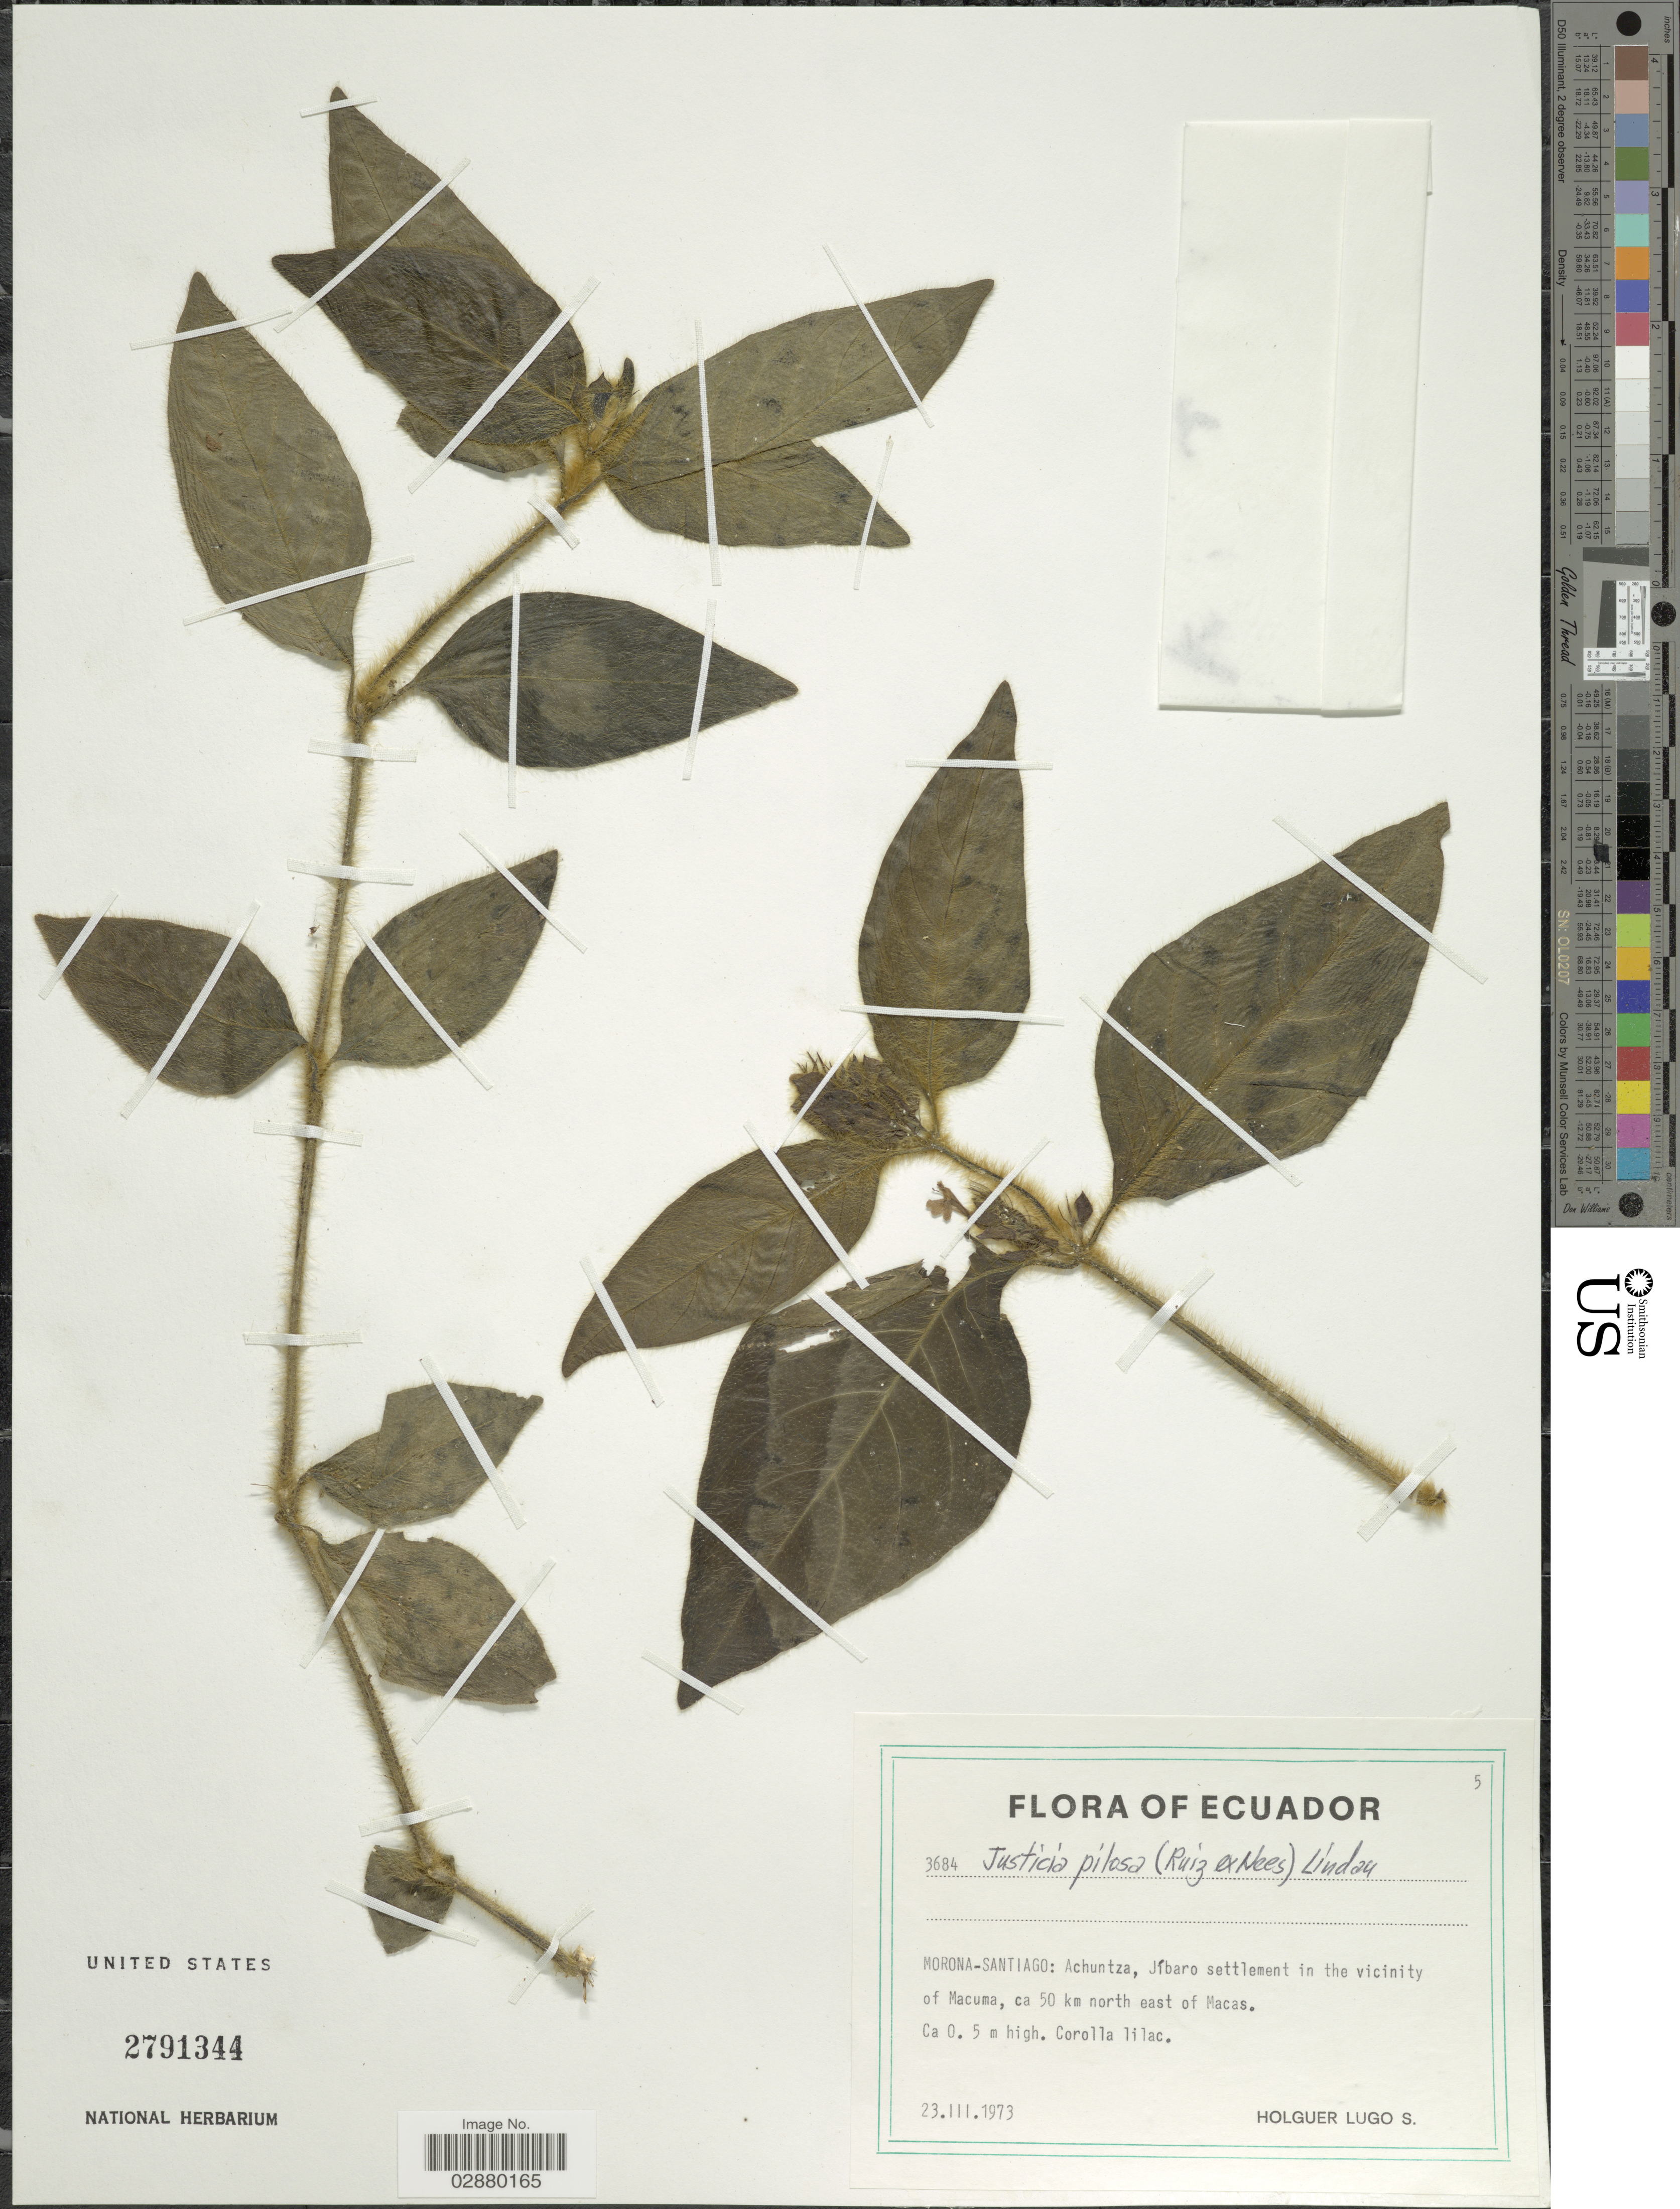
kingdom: Plantae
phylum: Tracheophyta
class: Magnoliopsida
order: Lamiales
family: Acanthaceae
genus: Justicia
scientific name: Justicia pilosa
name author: (Ruiz ex Nees) Lindau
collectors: H. Lugo S.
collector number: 3684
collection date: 1973-03-23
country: Ecuador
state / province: Morona-Santiago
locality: Achuntza, Jíbaro settlement in the vicinity of Macuma, ca 50 km north east of Macas.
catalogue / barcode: US 2791344